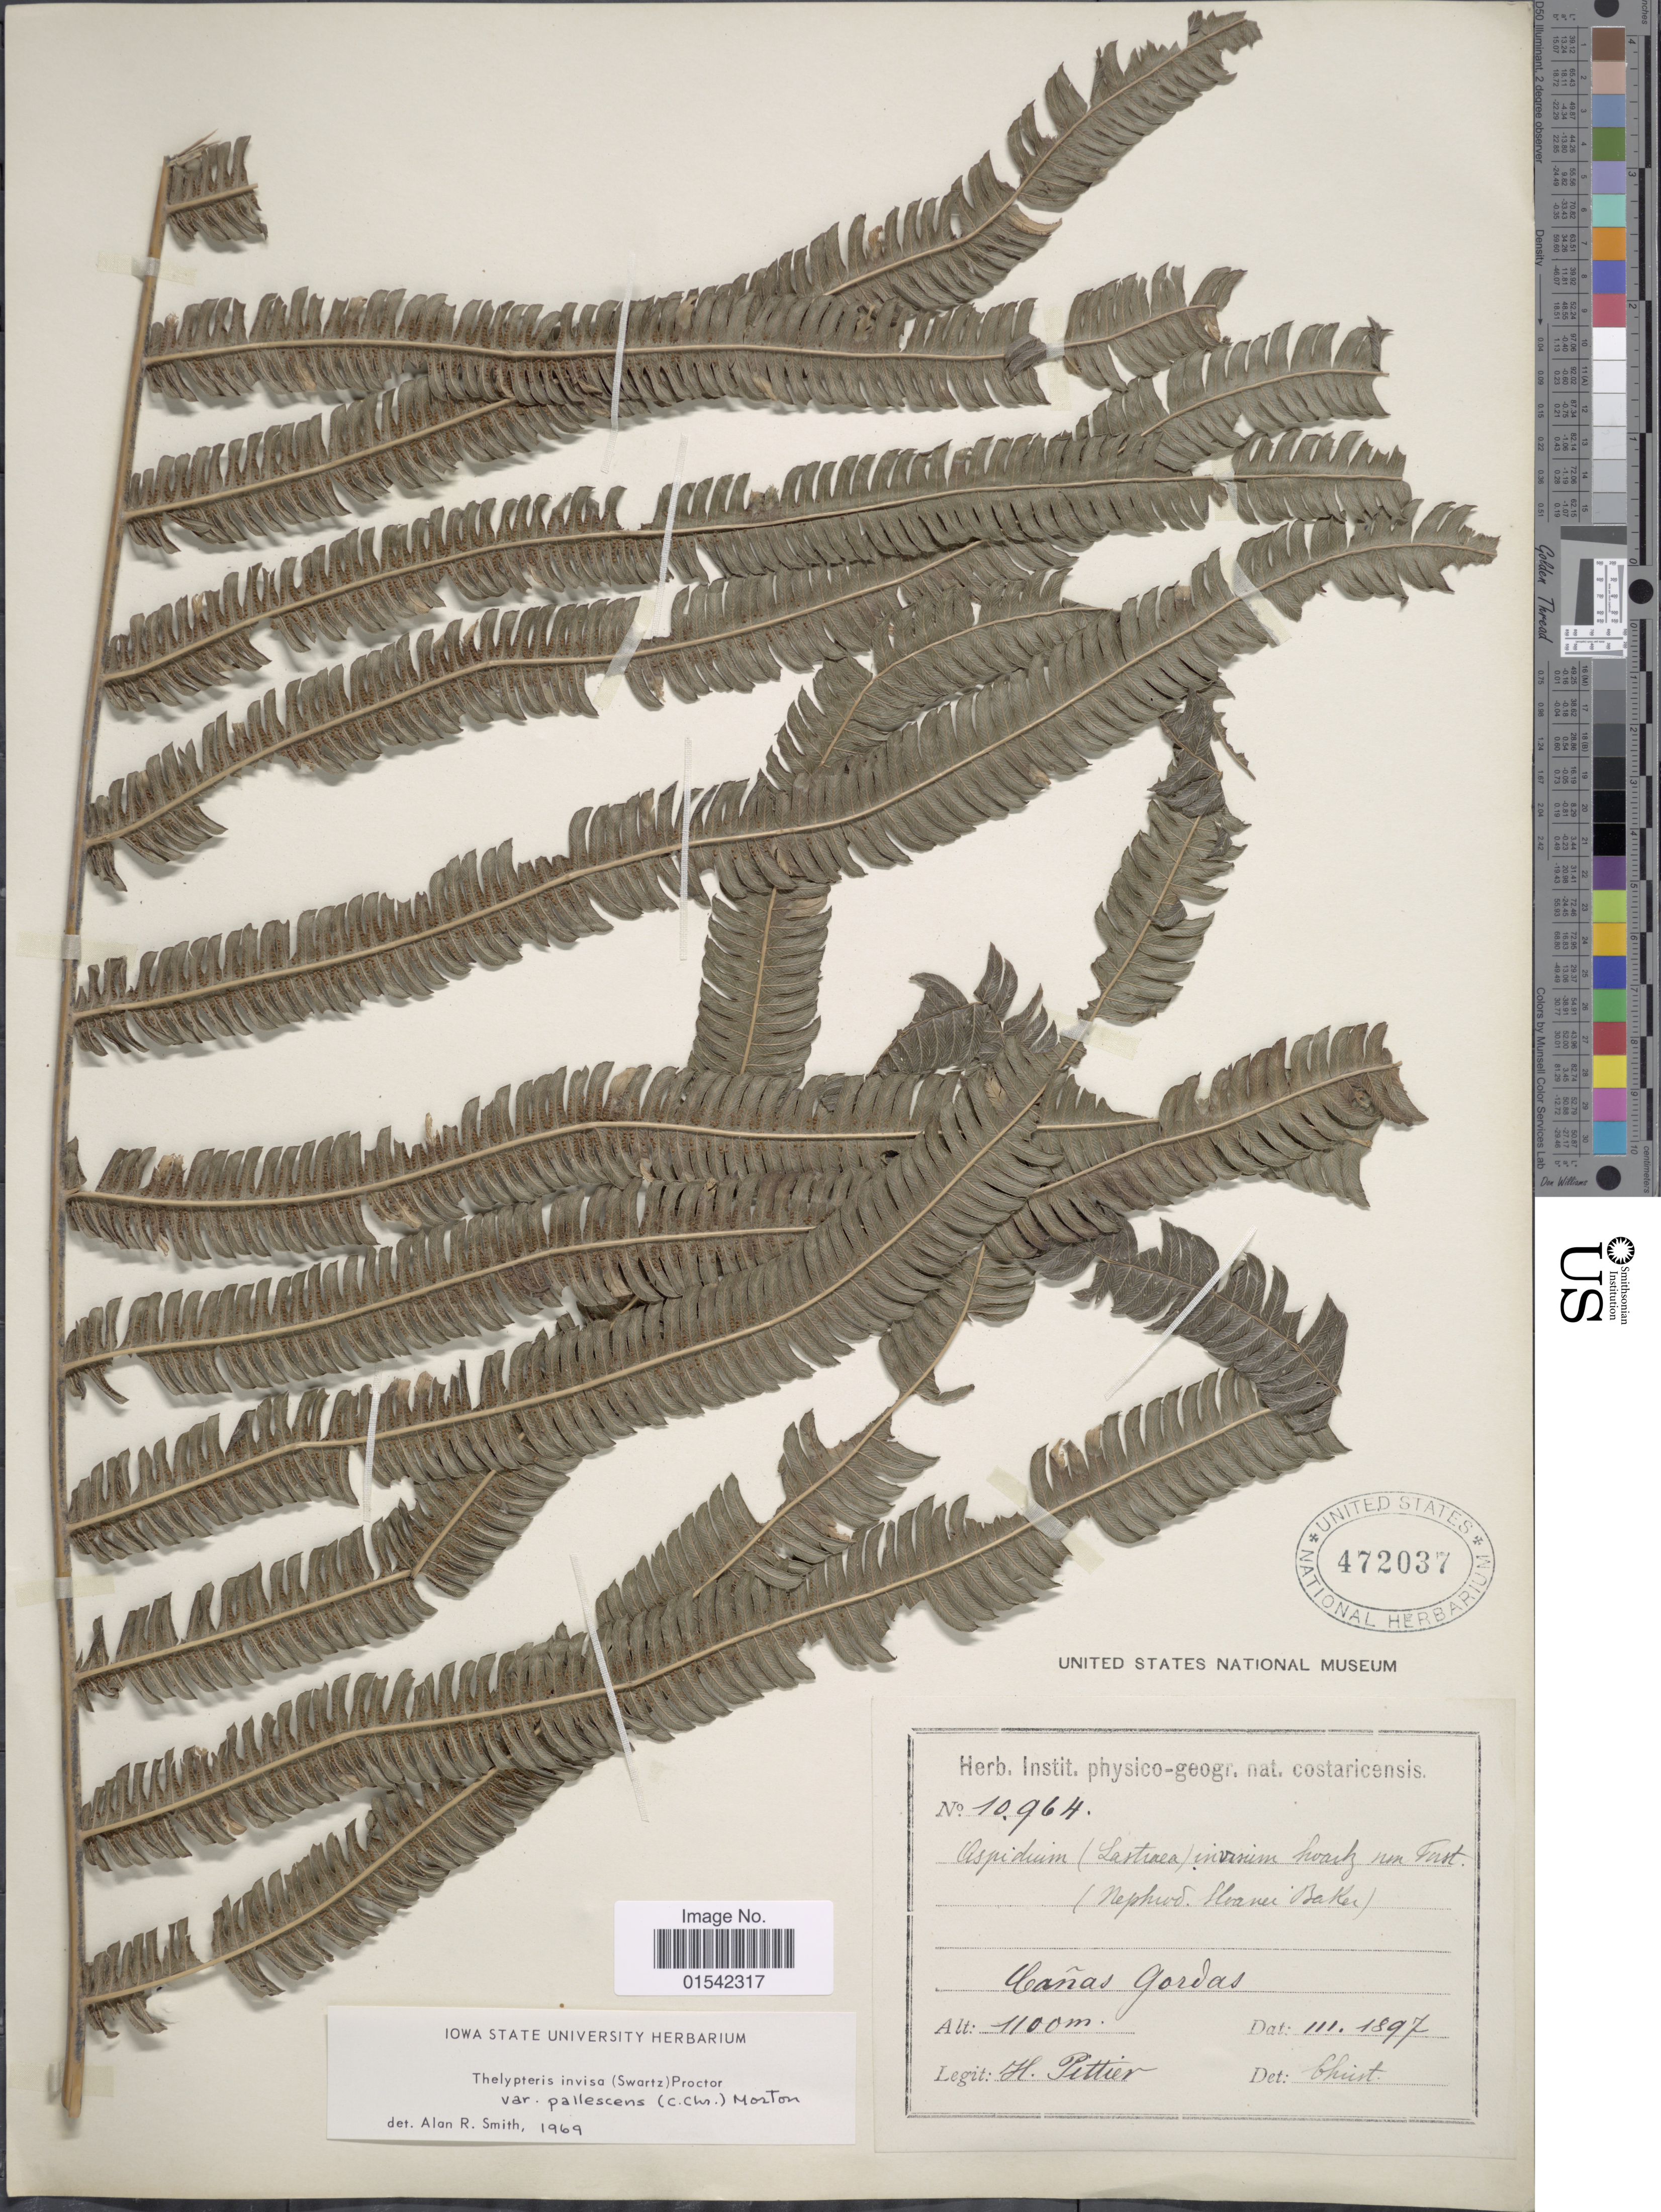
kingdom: Plantae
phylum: Tracheophyta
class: Polypodiopsida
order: Polypodiales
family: Thelypteridaceae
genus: Cyclosorus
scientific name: Cyclosorus grandis (A.R. Sm.) comb. nov., ined 2015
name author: (A.R. Sm.)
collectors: H. F. Pittier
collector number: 10964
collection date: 1897-03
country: Costa Rica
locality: Cañas Gordas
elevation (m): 1100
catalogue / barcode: US 472037